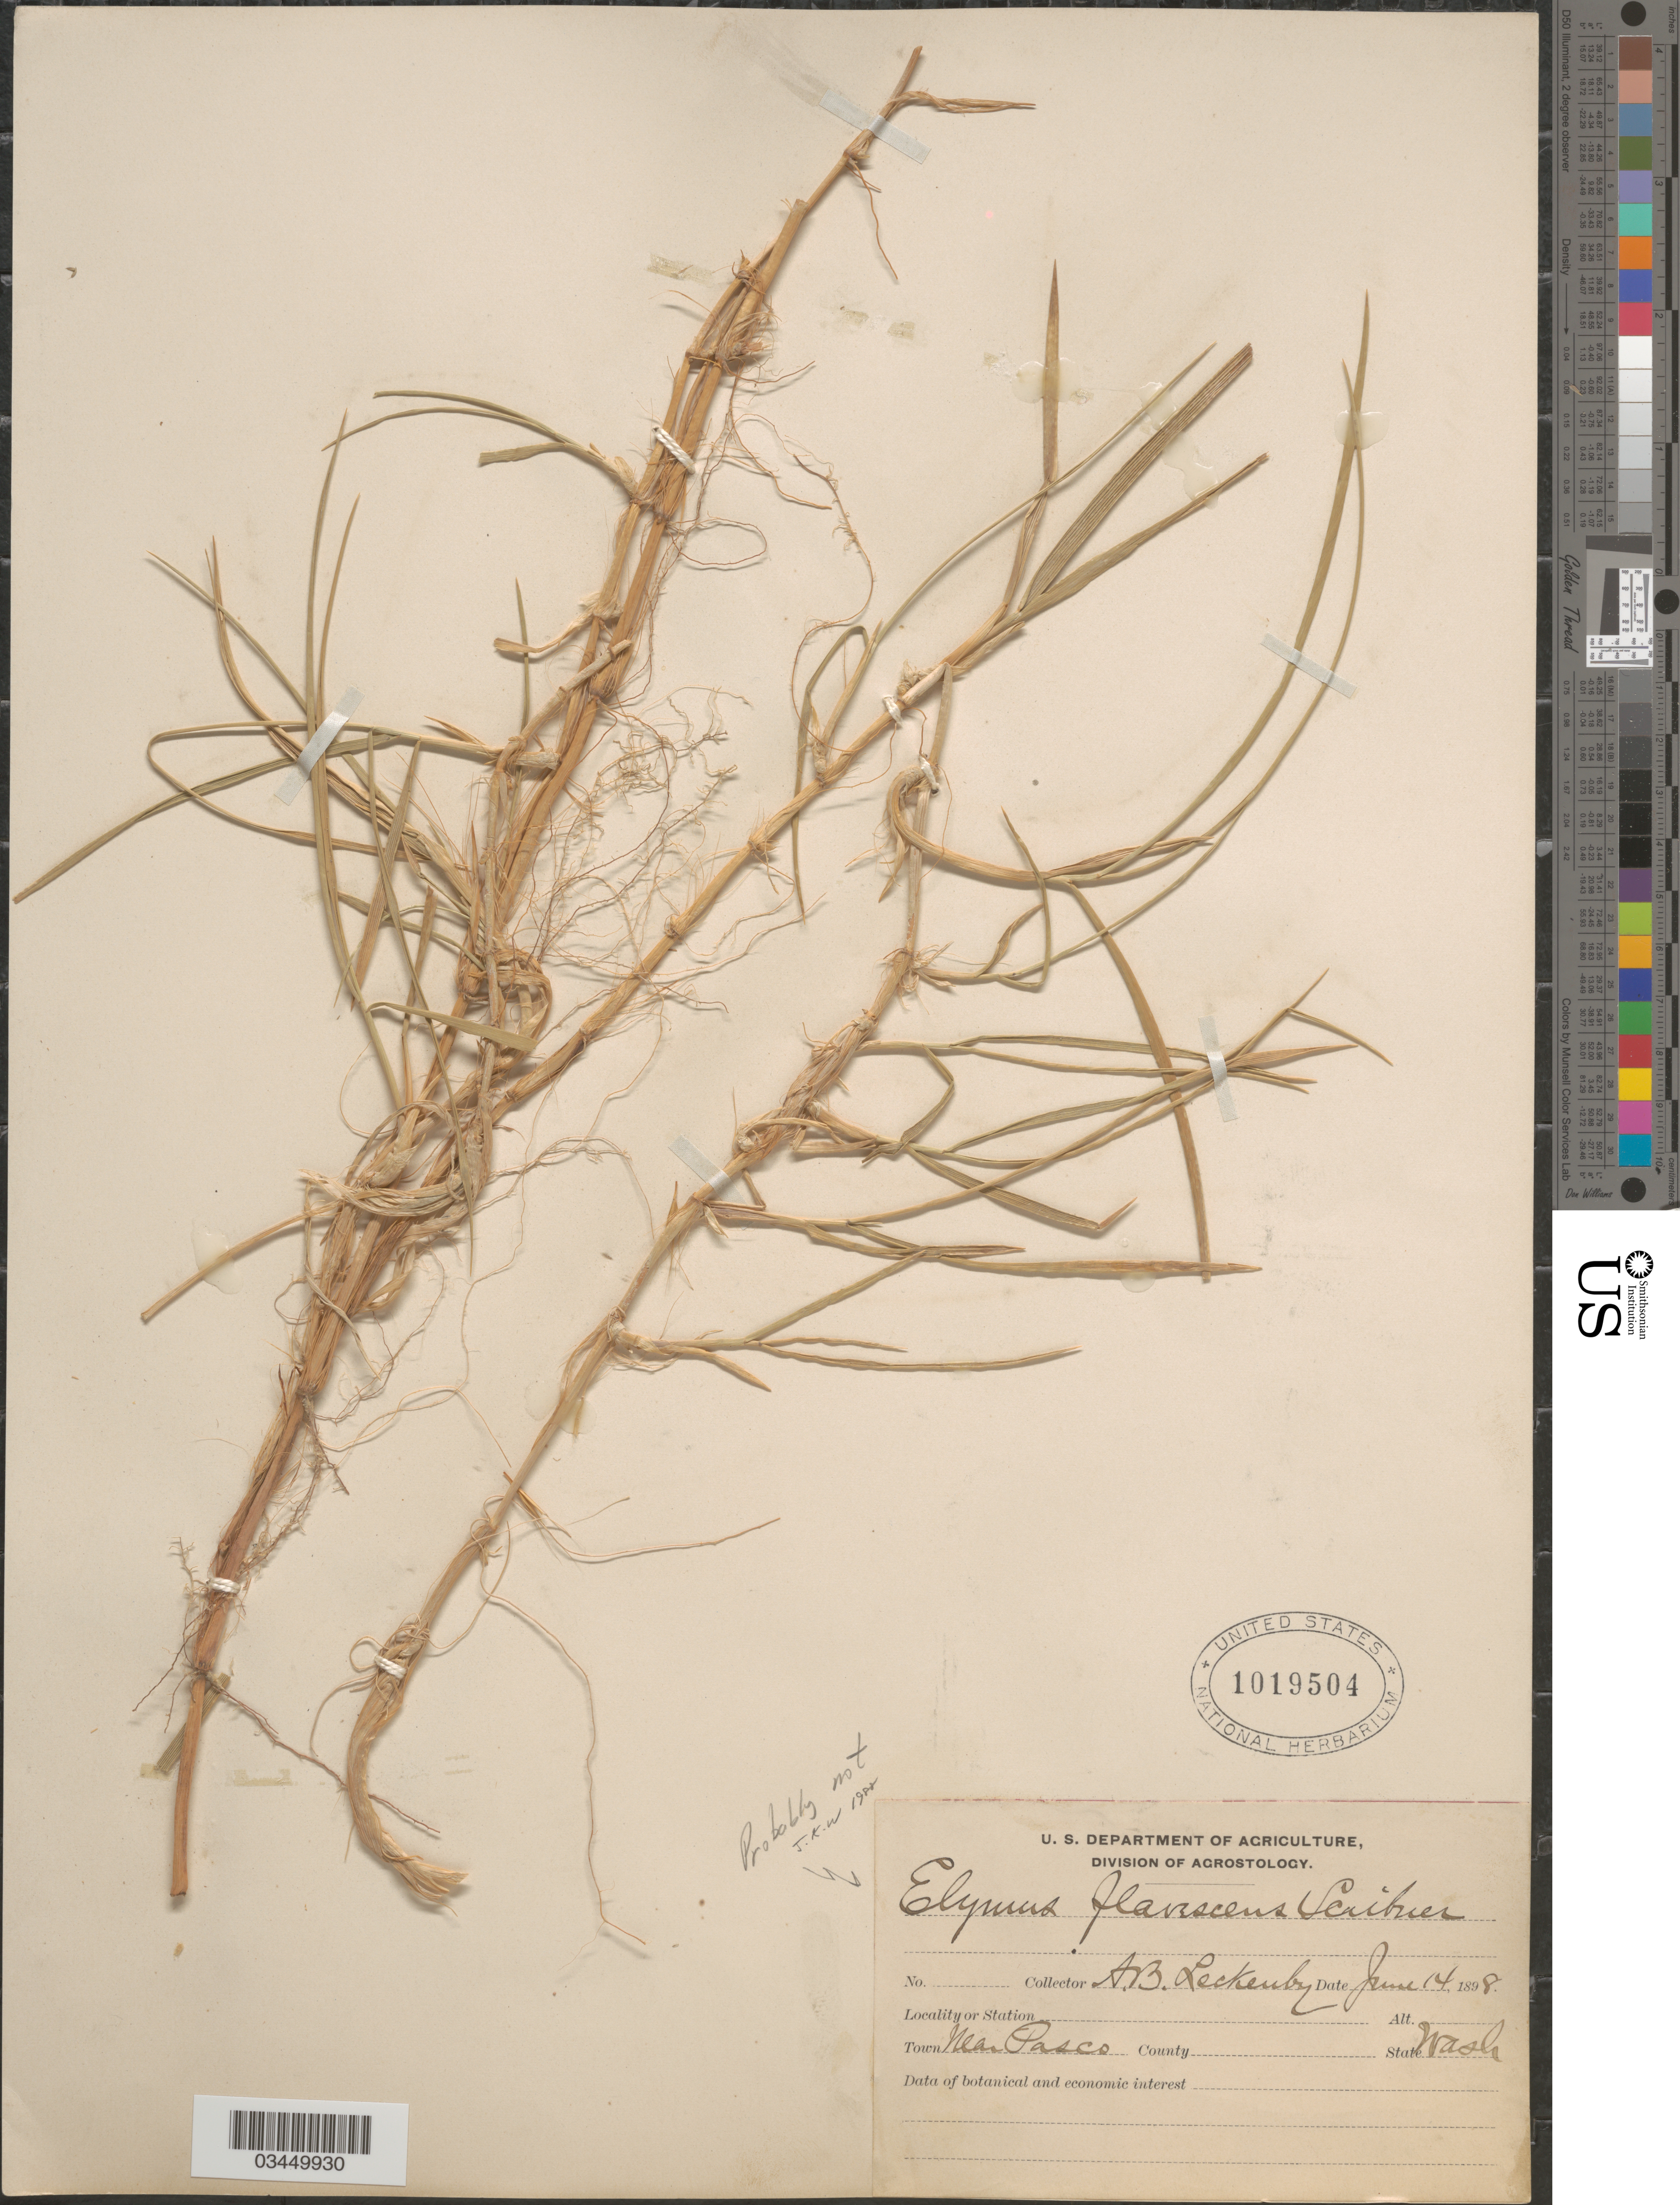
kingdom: Plantae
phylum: Tracheophyta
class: Liliopsida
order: Poales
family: Poaceae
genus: Elymus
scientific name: Elymus sp.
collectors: A. Leckenby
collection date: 1898-06-14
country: United States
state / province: Washington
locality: Town Near Pasco.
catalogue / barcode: US 1019504